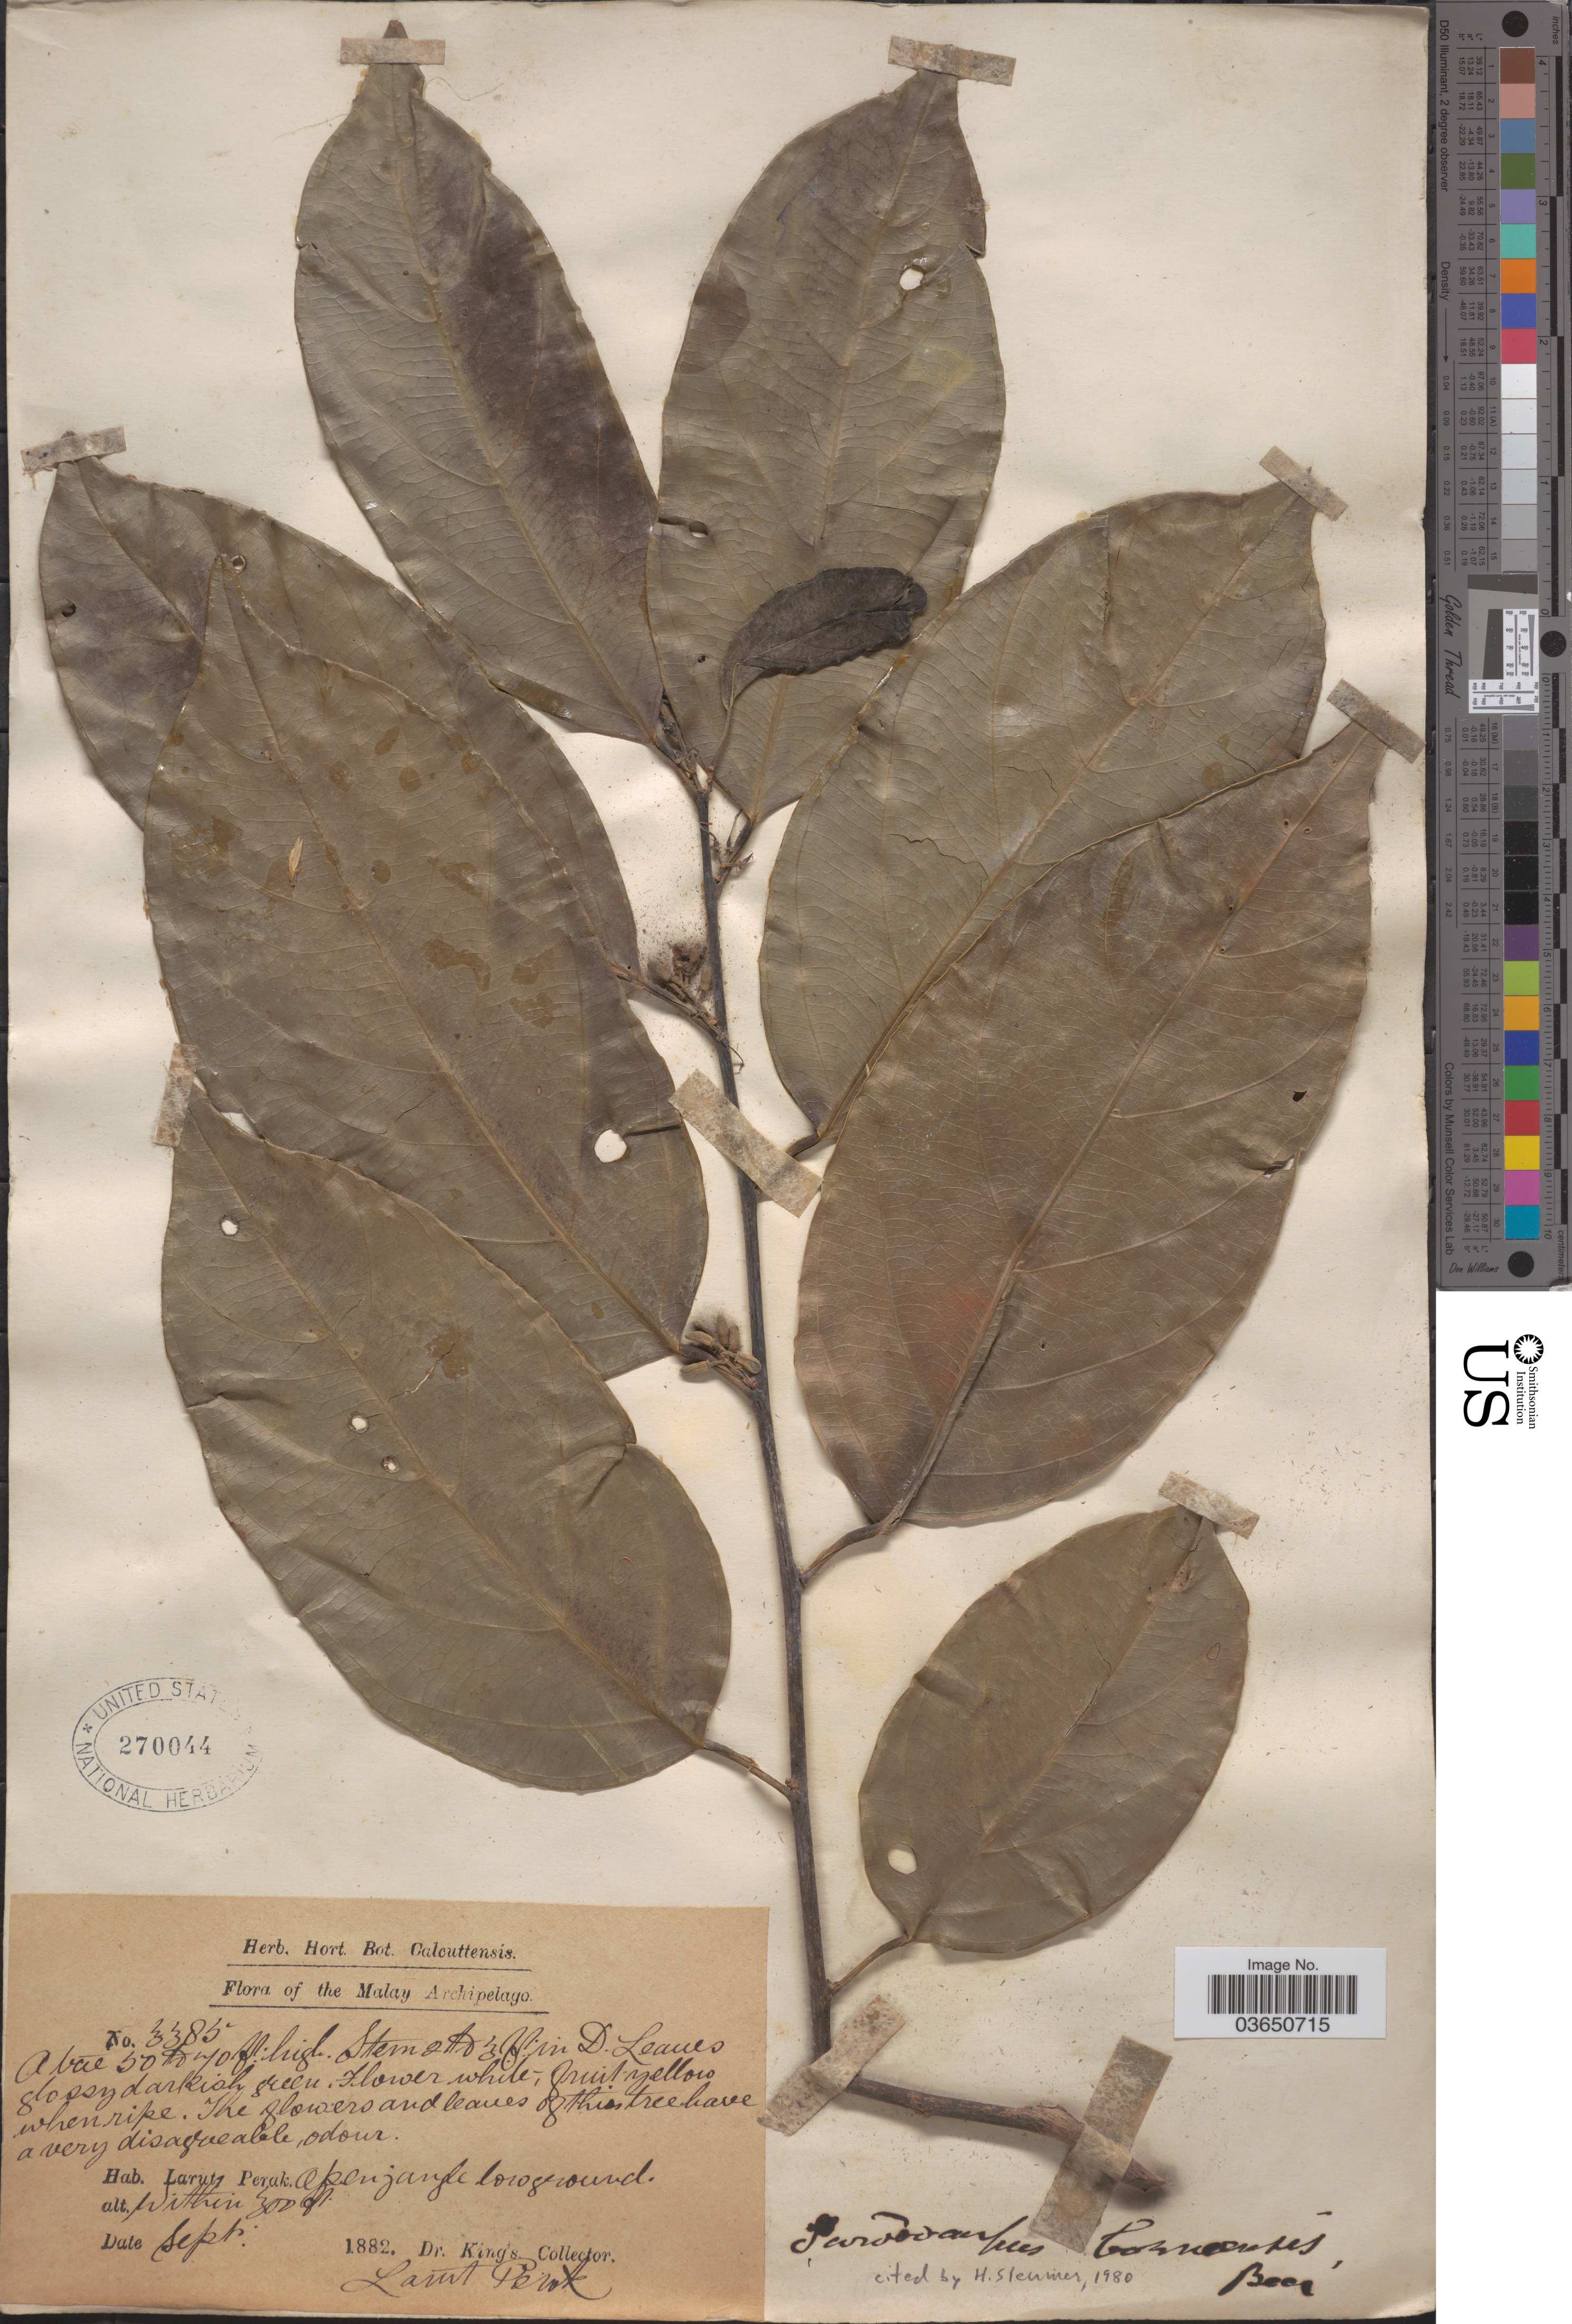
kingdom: Plantae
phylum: Tracheophyta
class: Magnoliopsida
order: Santalales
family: Strombosiaceae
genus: Scorodocarpus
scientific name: Scorodocarpus borneensis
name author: (Baill.) Becc.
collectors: Dr. King's collector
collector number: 3385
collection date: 1882-09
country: Malaysia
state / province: Perak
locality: The Malay Archipelago. Larut.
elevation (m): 91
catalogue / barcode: US 270044